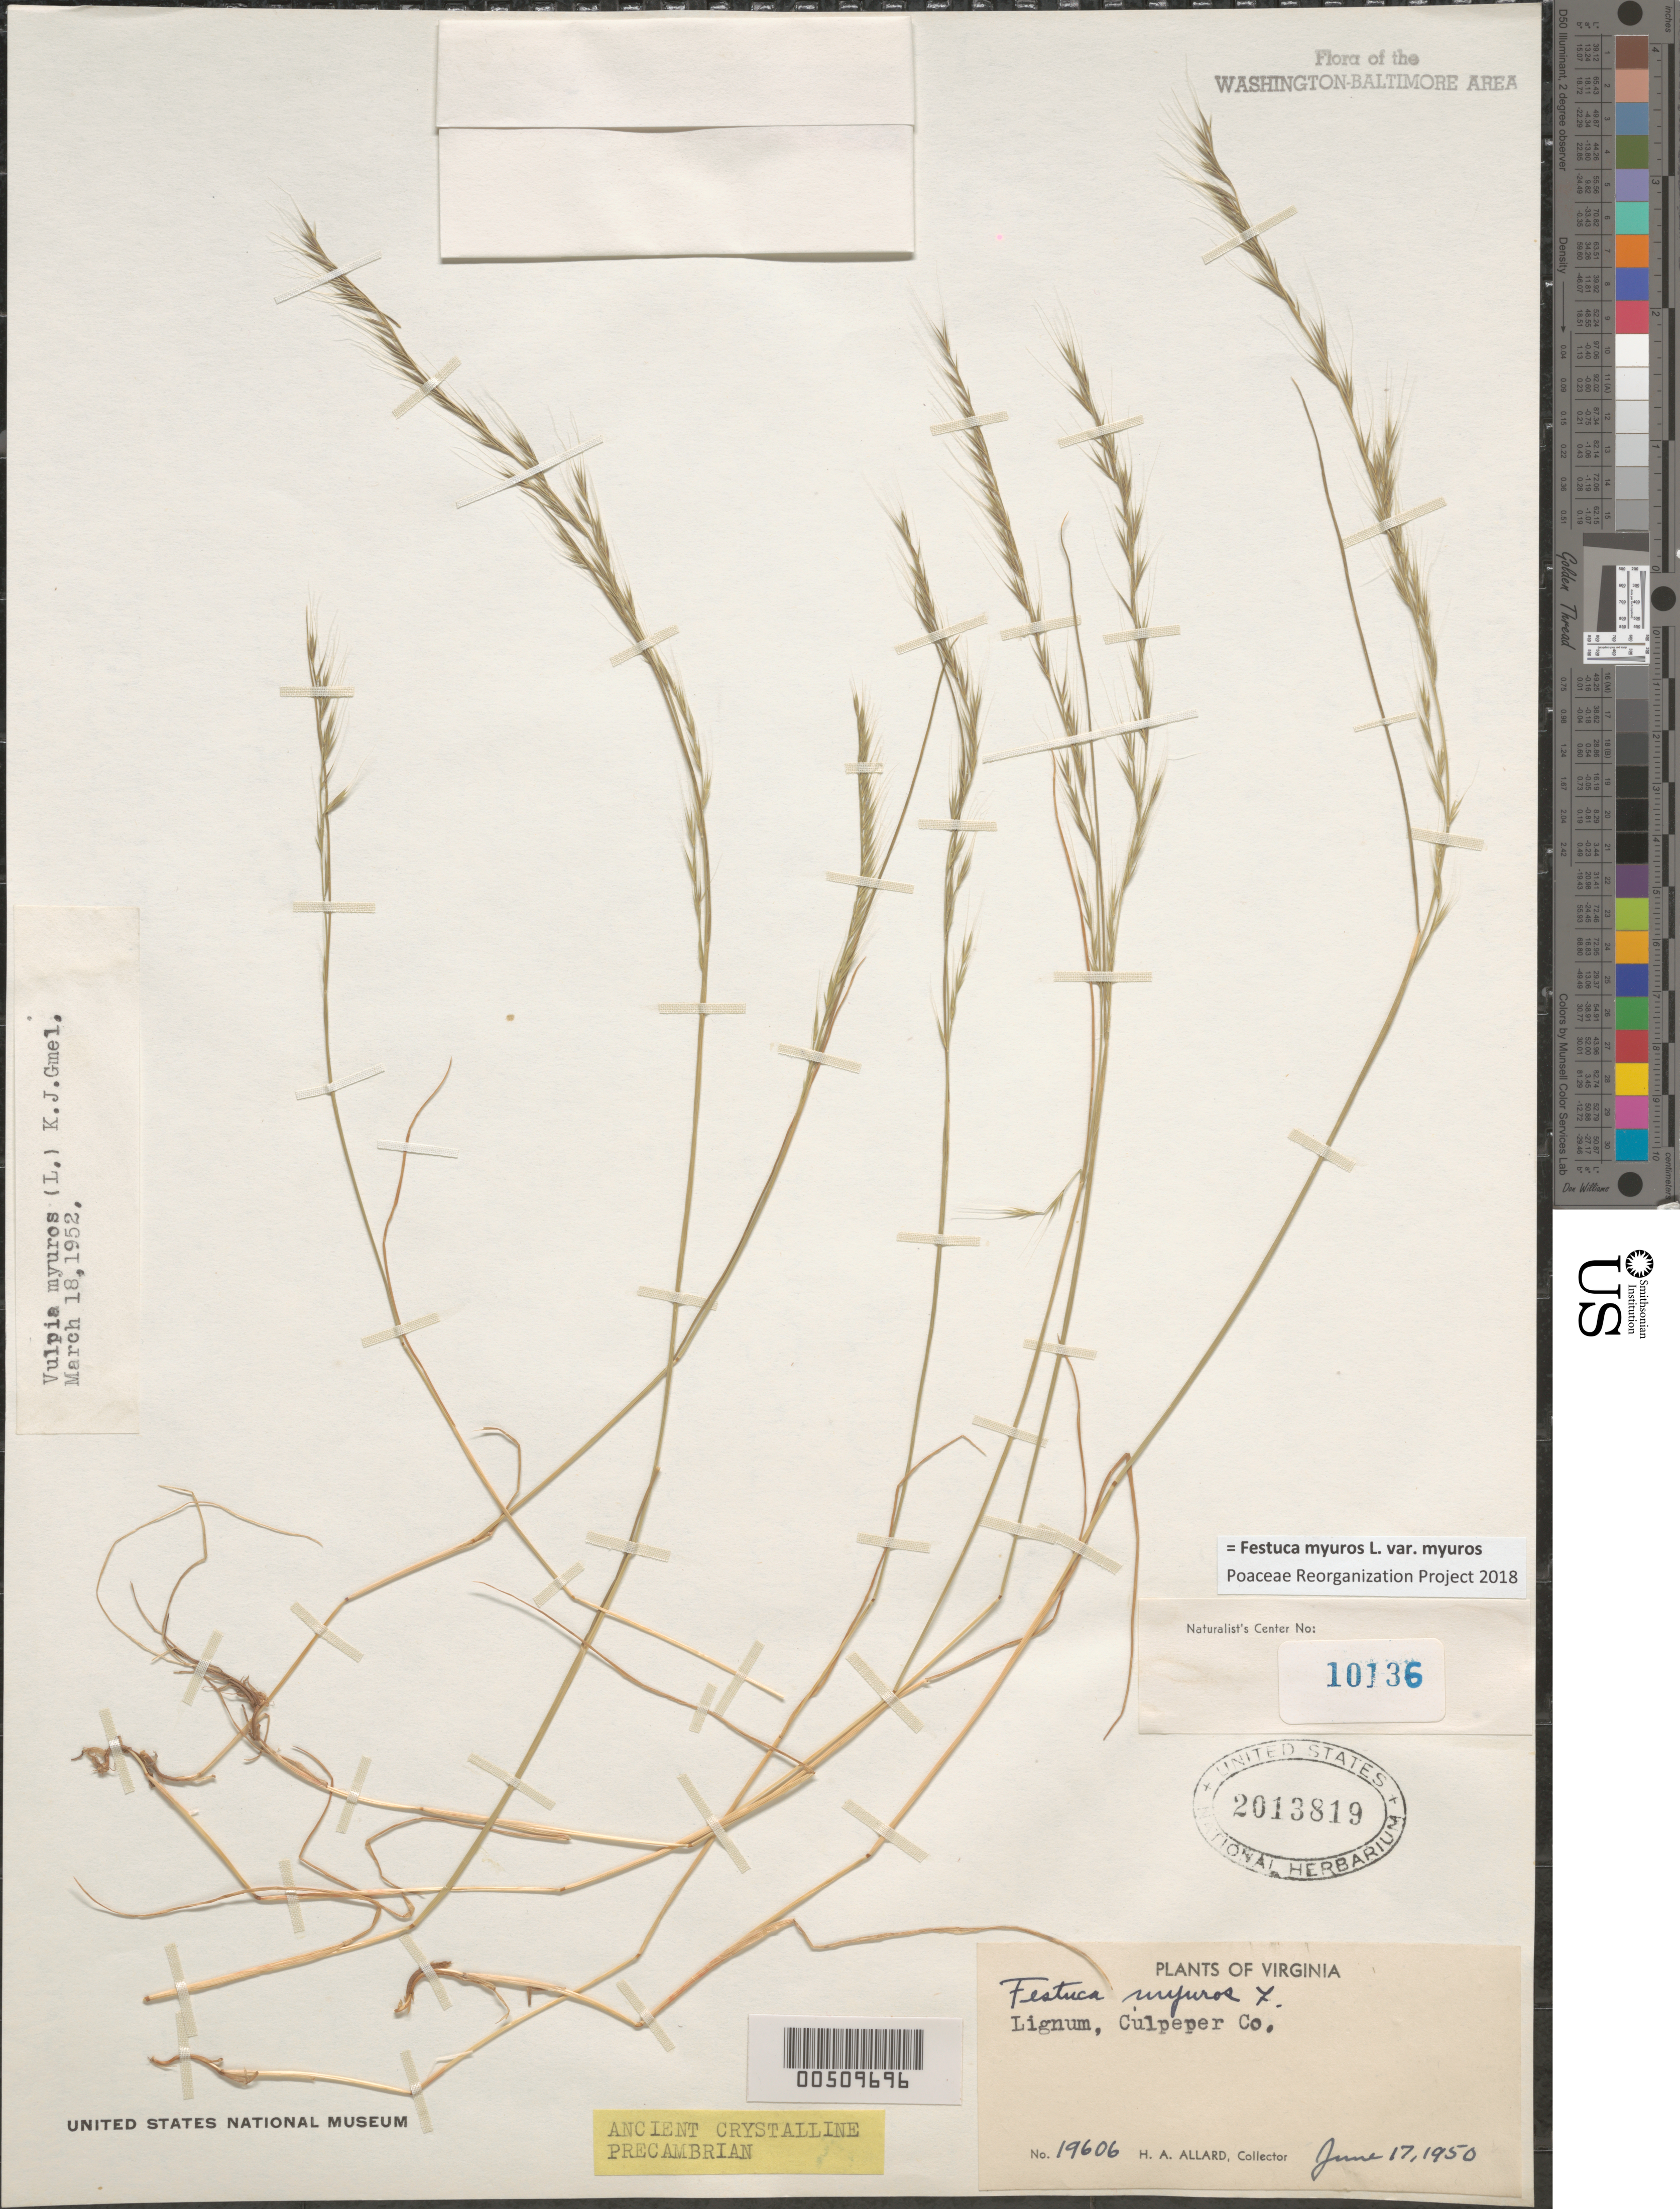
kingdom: Plantae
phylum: Tracheophyta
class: Liliopsida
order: Poales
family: Poaceae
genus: Festuca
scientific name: Festuca myuros var. myuros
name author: L.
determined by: Poaceae Reorganization Project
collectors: H. A. Allard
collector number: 19606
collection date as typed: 17 Jun 1950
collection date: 1950-06-17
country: United States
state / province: Virginia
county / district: Culpeper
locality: Lignum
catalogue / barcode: US 2013819